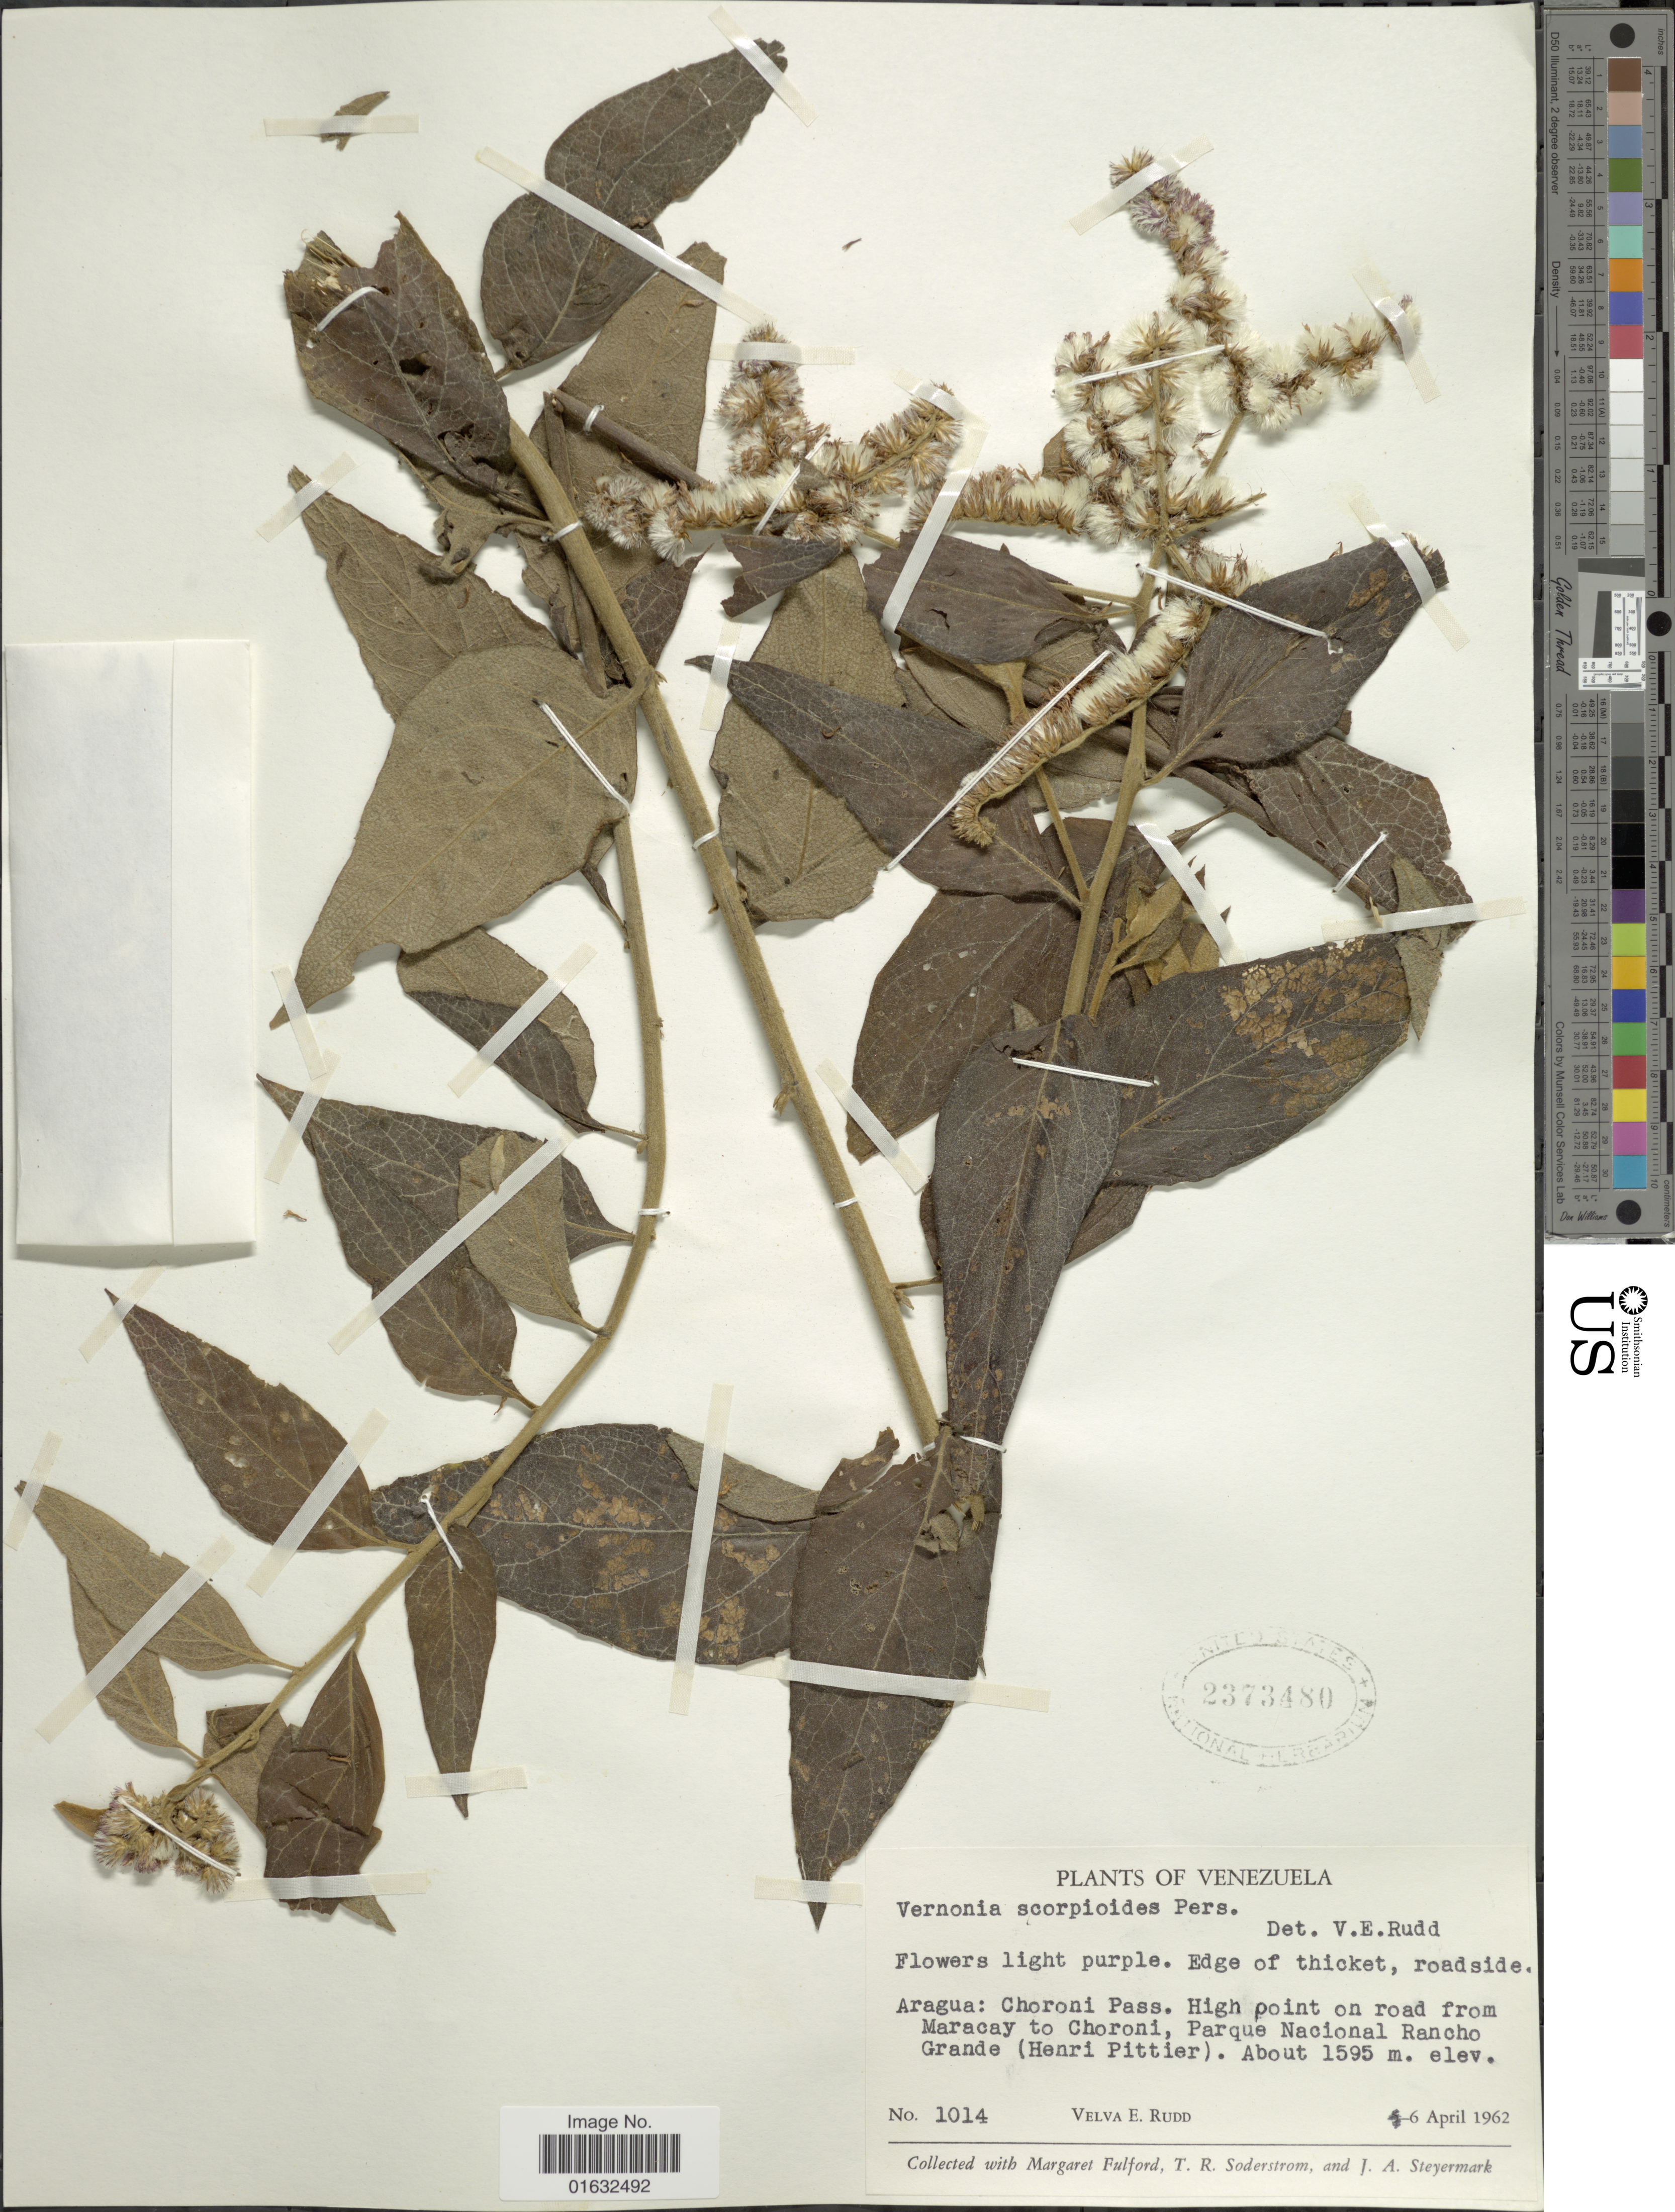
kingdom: Plantae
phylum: Tracheophyta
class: Magnoliopsida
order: Asterales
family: Asteraceae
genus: Cyrtocymura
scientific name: Cyrtocymura scorpioides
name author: (Lam.) H. Rob.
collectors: V. E. Rudd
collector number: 1014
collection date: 1962-04-06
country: Venezuela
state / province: Aragua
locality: Choroni Pass. High point on road from Maracay to Choroni, Parque Nacional Rancho Grande (Henri Pittier)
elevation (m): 1595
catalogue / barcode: US 2373480